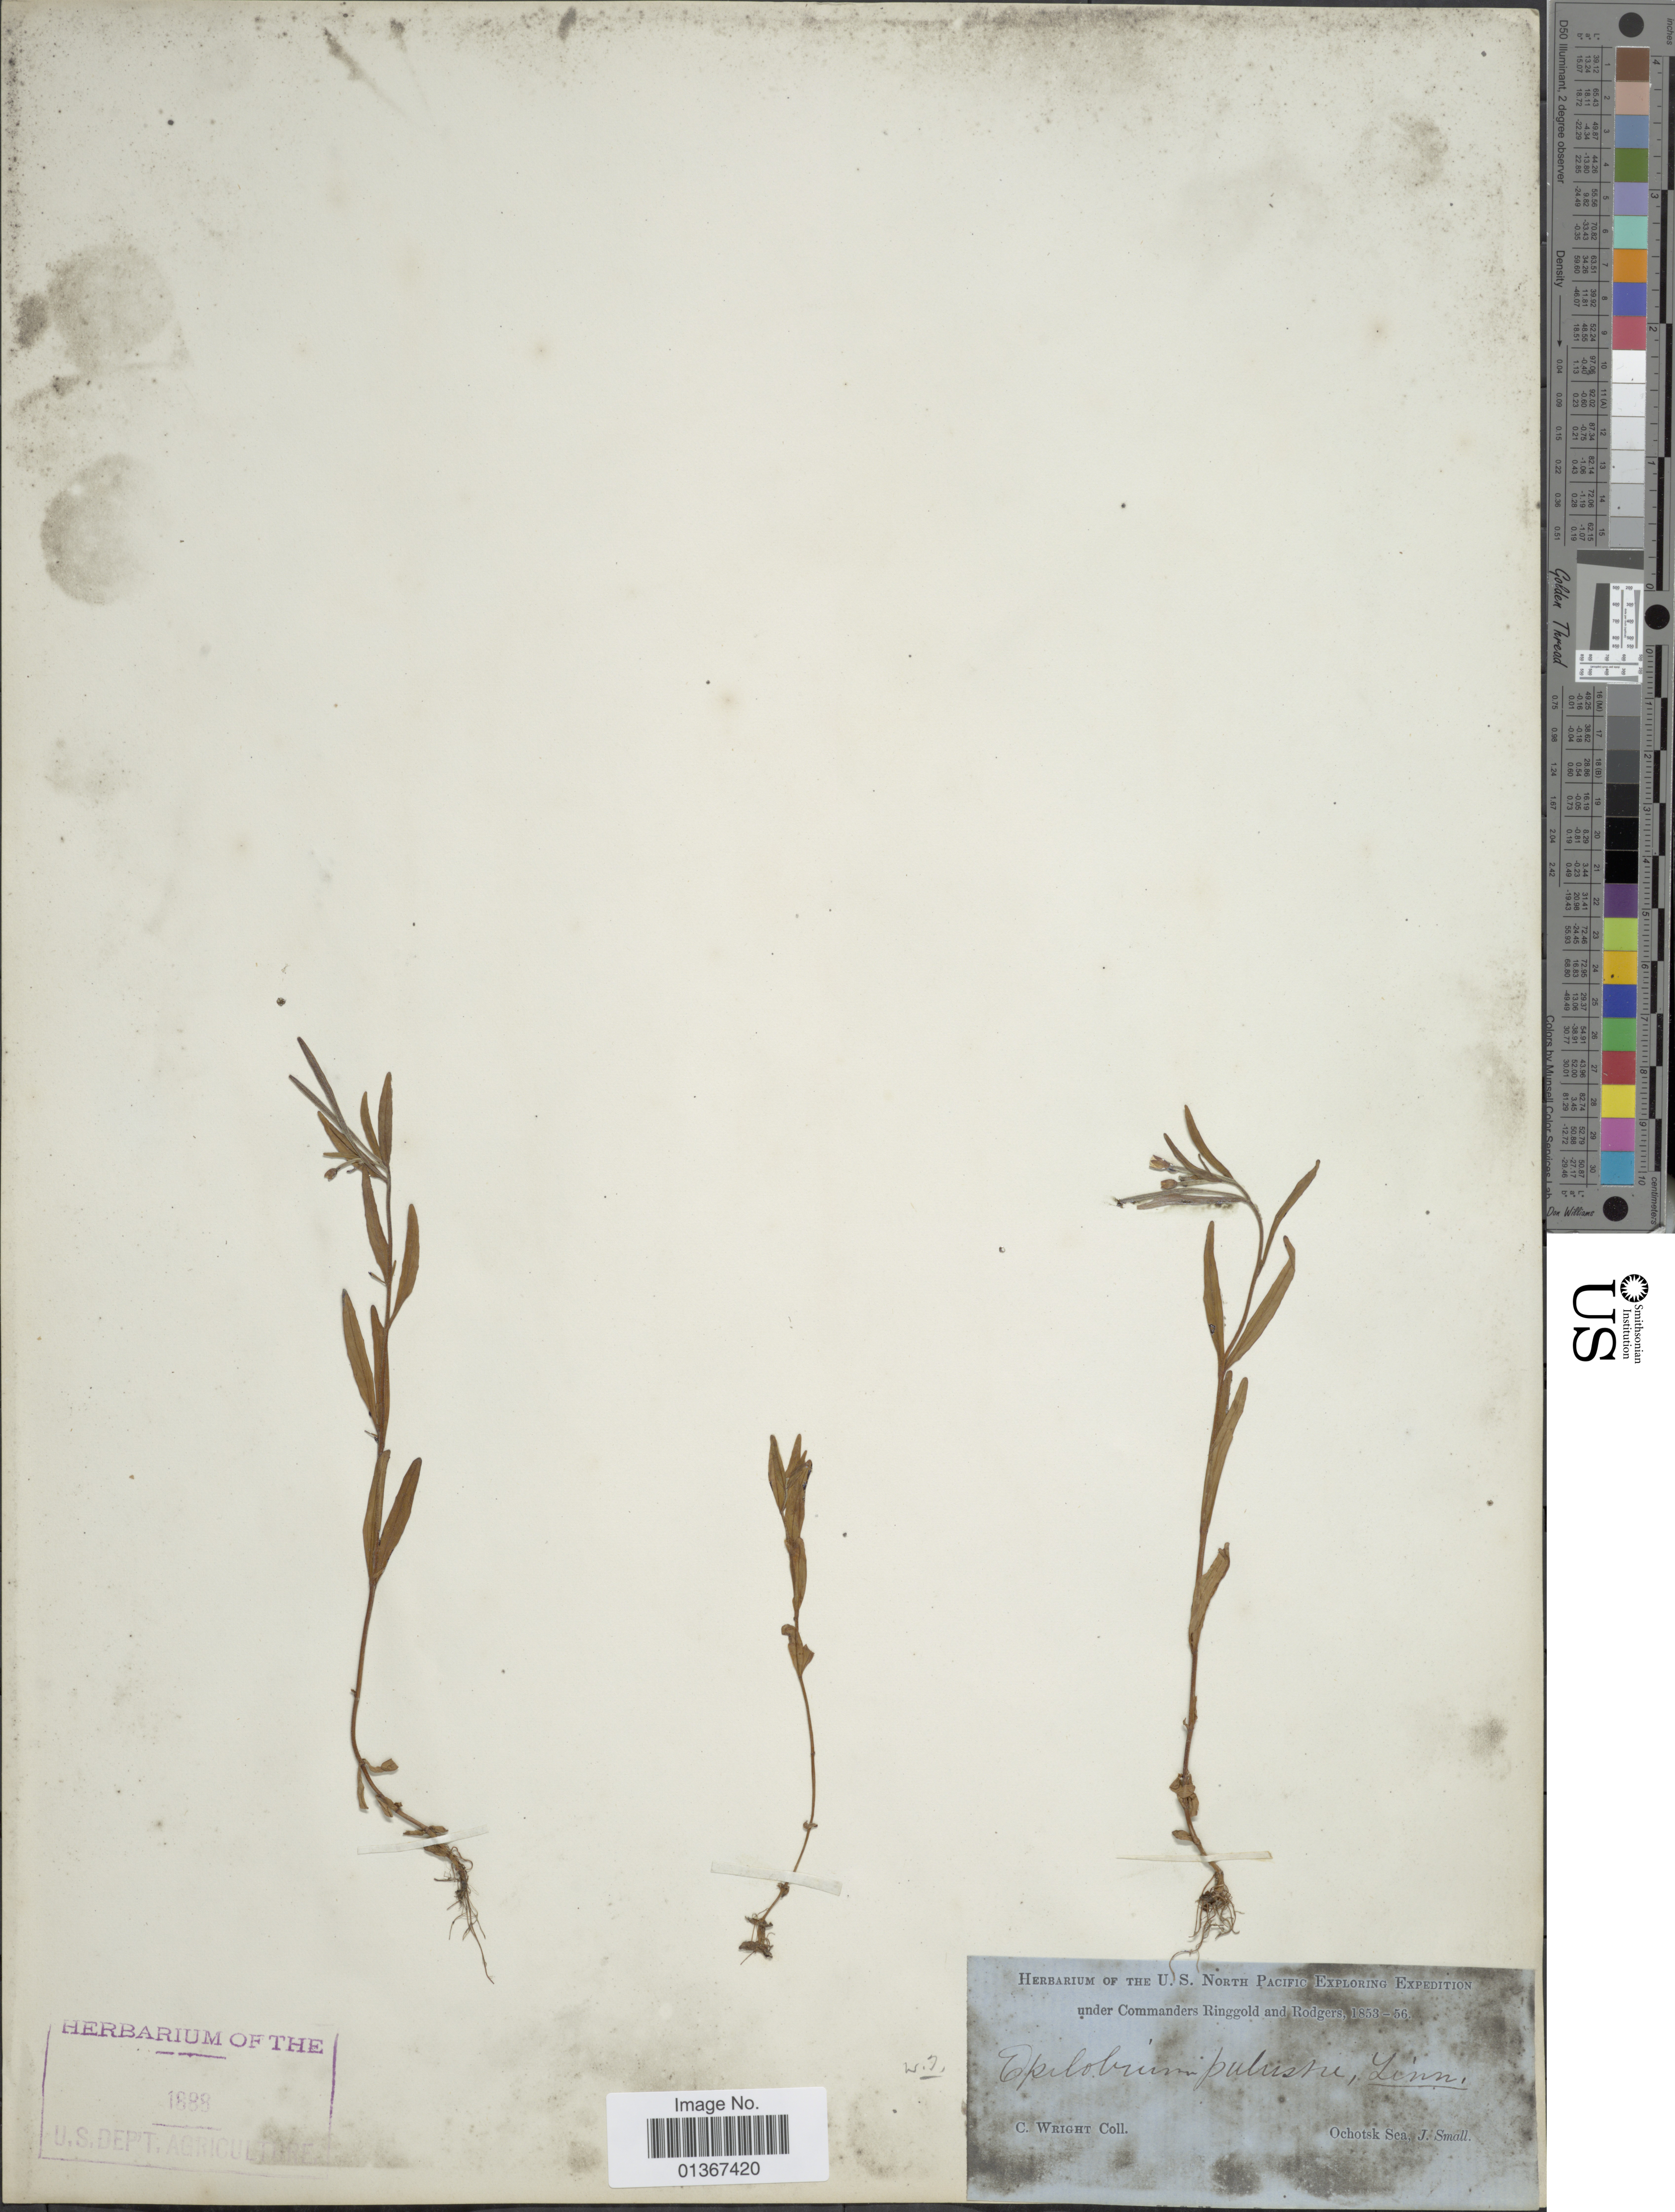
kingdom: Plantae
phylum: Tracheophyta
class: Magnoliopsida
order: Myrtales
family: Onagraceae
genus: Epilobium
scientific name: Epilobium palustre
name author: L.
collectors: C. Wright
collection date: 1853/1856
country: Russian Federation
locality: Ochotsk Sea.